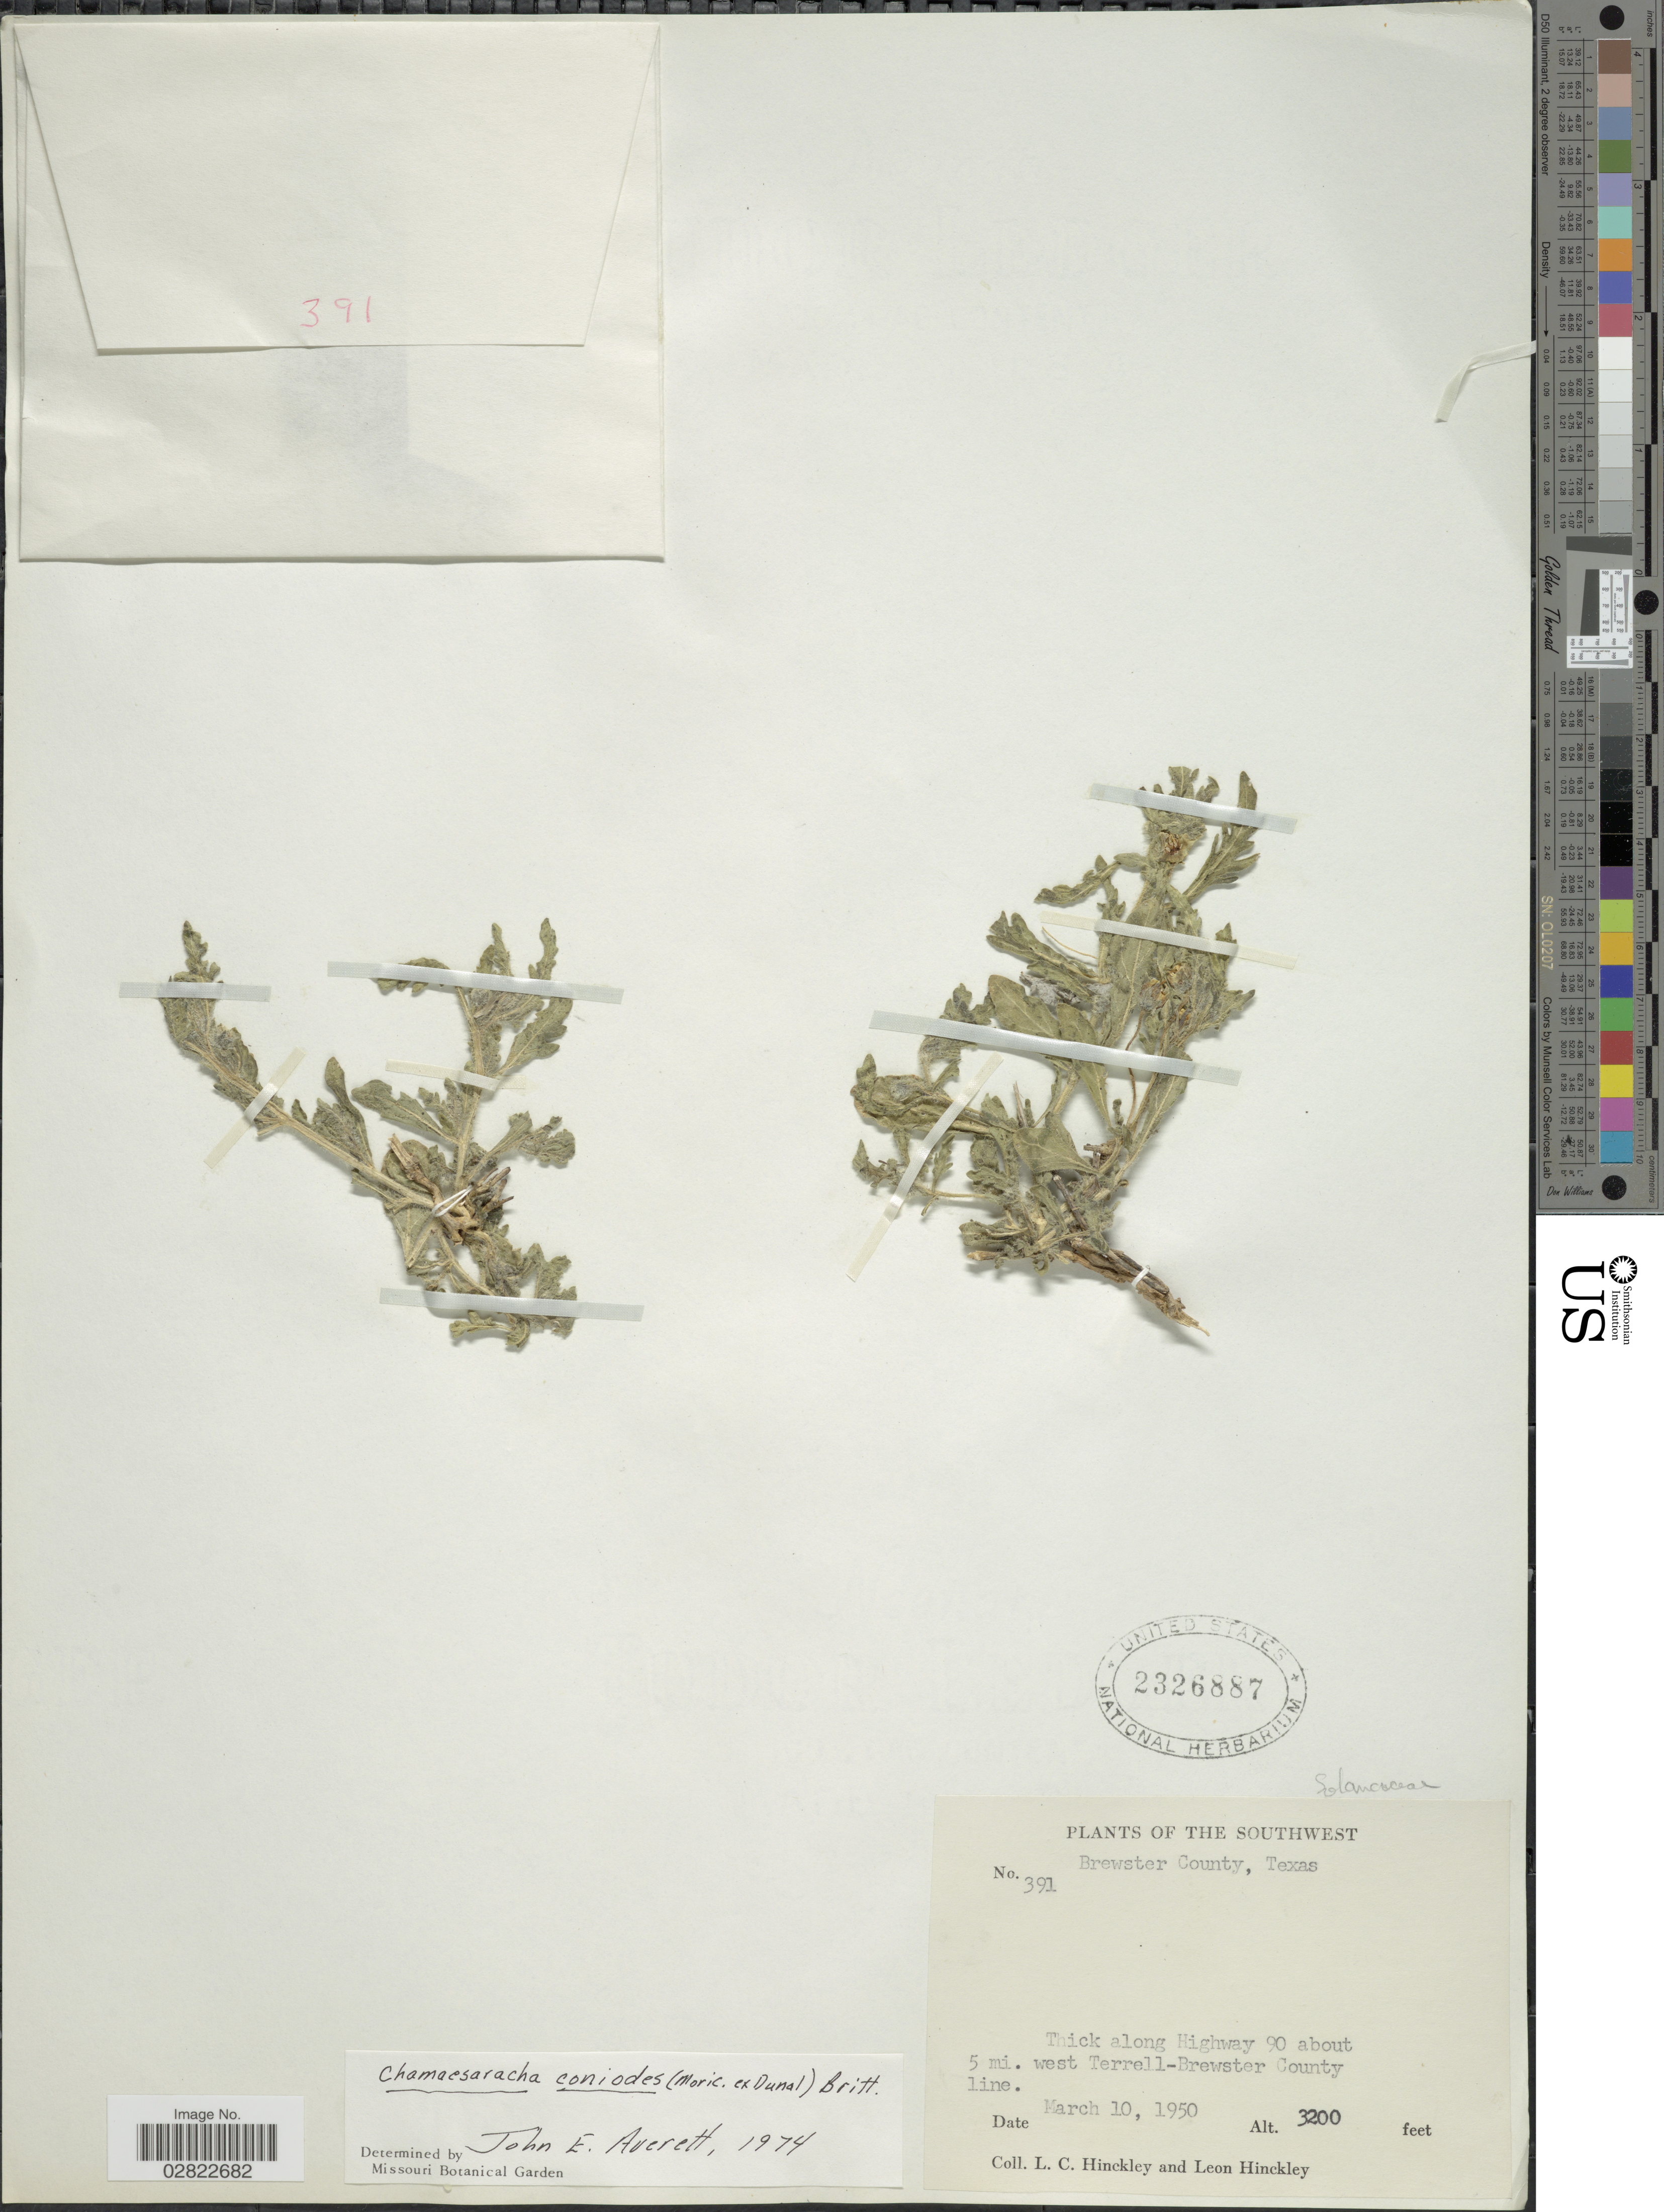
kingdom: Plantae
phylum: Tracheophyta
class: Magnoliopsida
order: Solanales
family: Solanaceae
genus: Chamaesaracha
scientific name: Chamaesaracha coniodes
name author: (Moric. ex Dunal) Britton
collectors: L. Hinckley & L. Hinckley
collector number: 391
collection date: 1950-03-10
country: United States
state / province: Texas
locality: The Southwest, Brewster County, Thick along Highway 90 about 5 mi. west Terrell-Brewster County line.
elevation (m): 975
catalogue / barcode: US 2326887